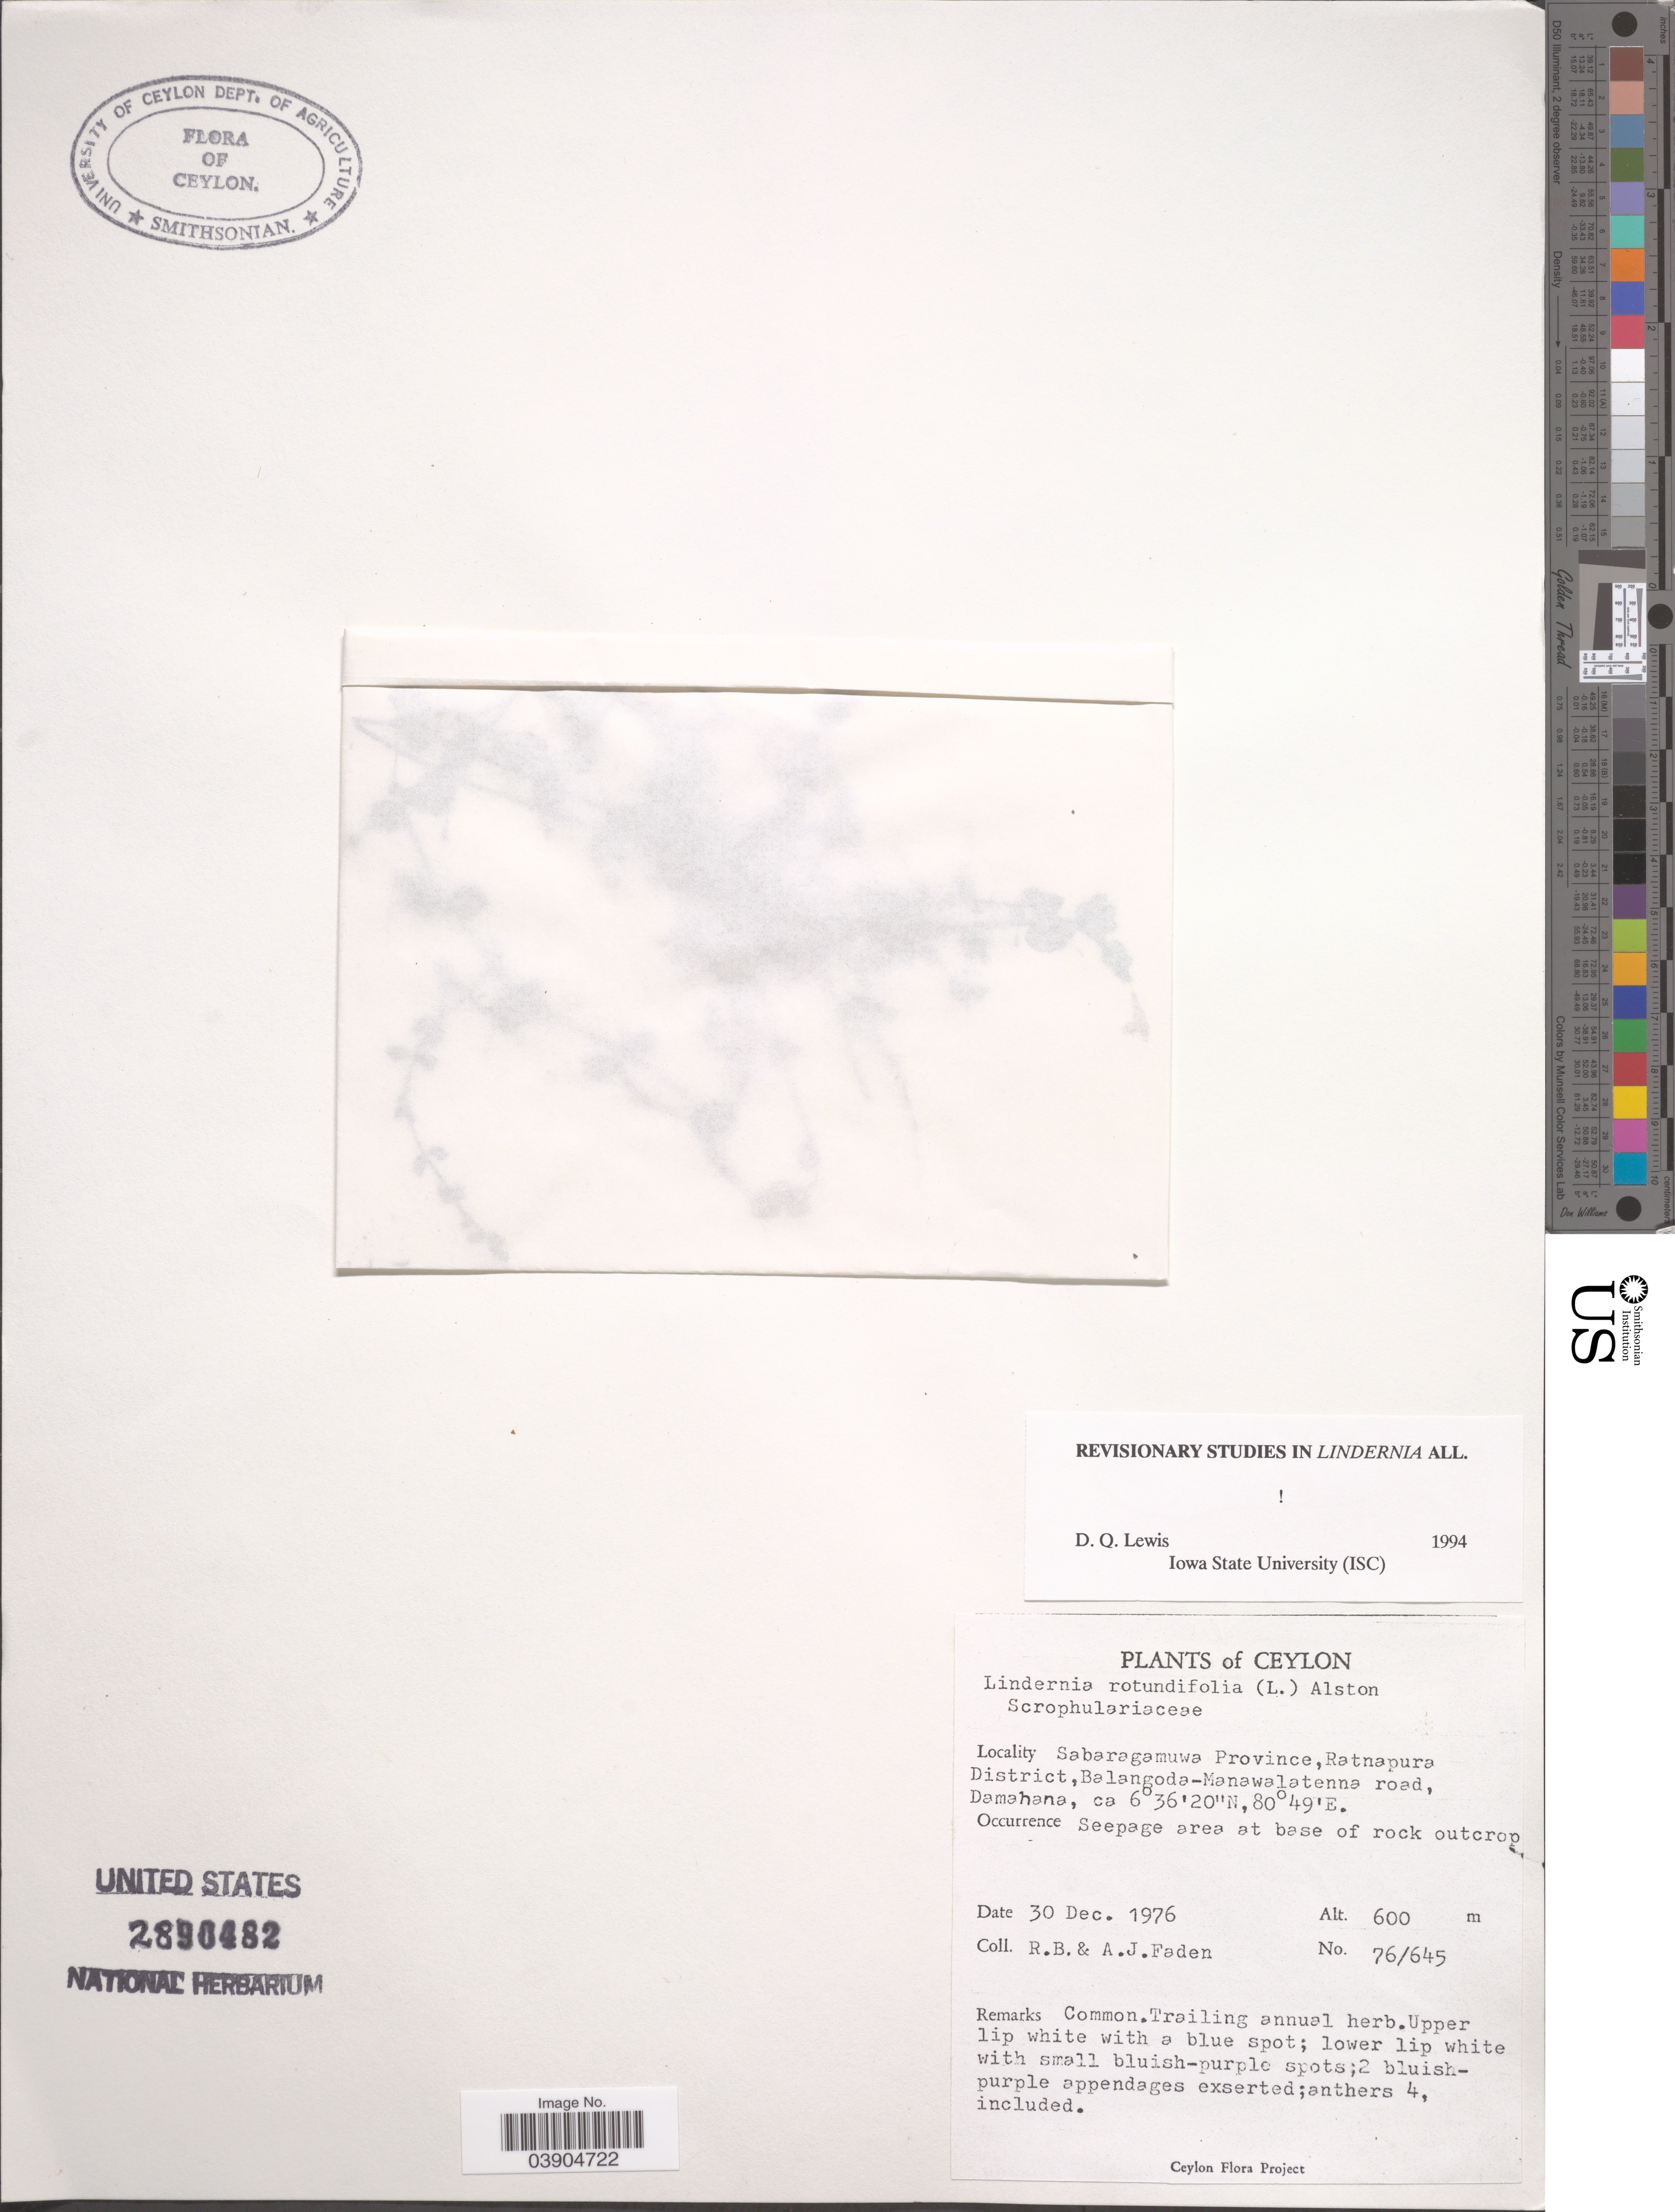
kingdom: Plantae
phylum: Tracheophyta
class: Magnoliopsida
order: Lamiales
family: Linderniaceae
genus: Lindernia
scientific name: Lindernia rotundifolia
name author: (L.) Alston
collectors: R. B. Faden & A. J. Faden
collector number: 76/645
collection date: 1976-12-30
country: Sri Lanka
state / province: Sabaragamuwa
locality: Ceylon. Ratnapura District, Balangoda-Manawalatenna road, Damahana.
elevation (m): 600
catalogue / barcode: US 2890482